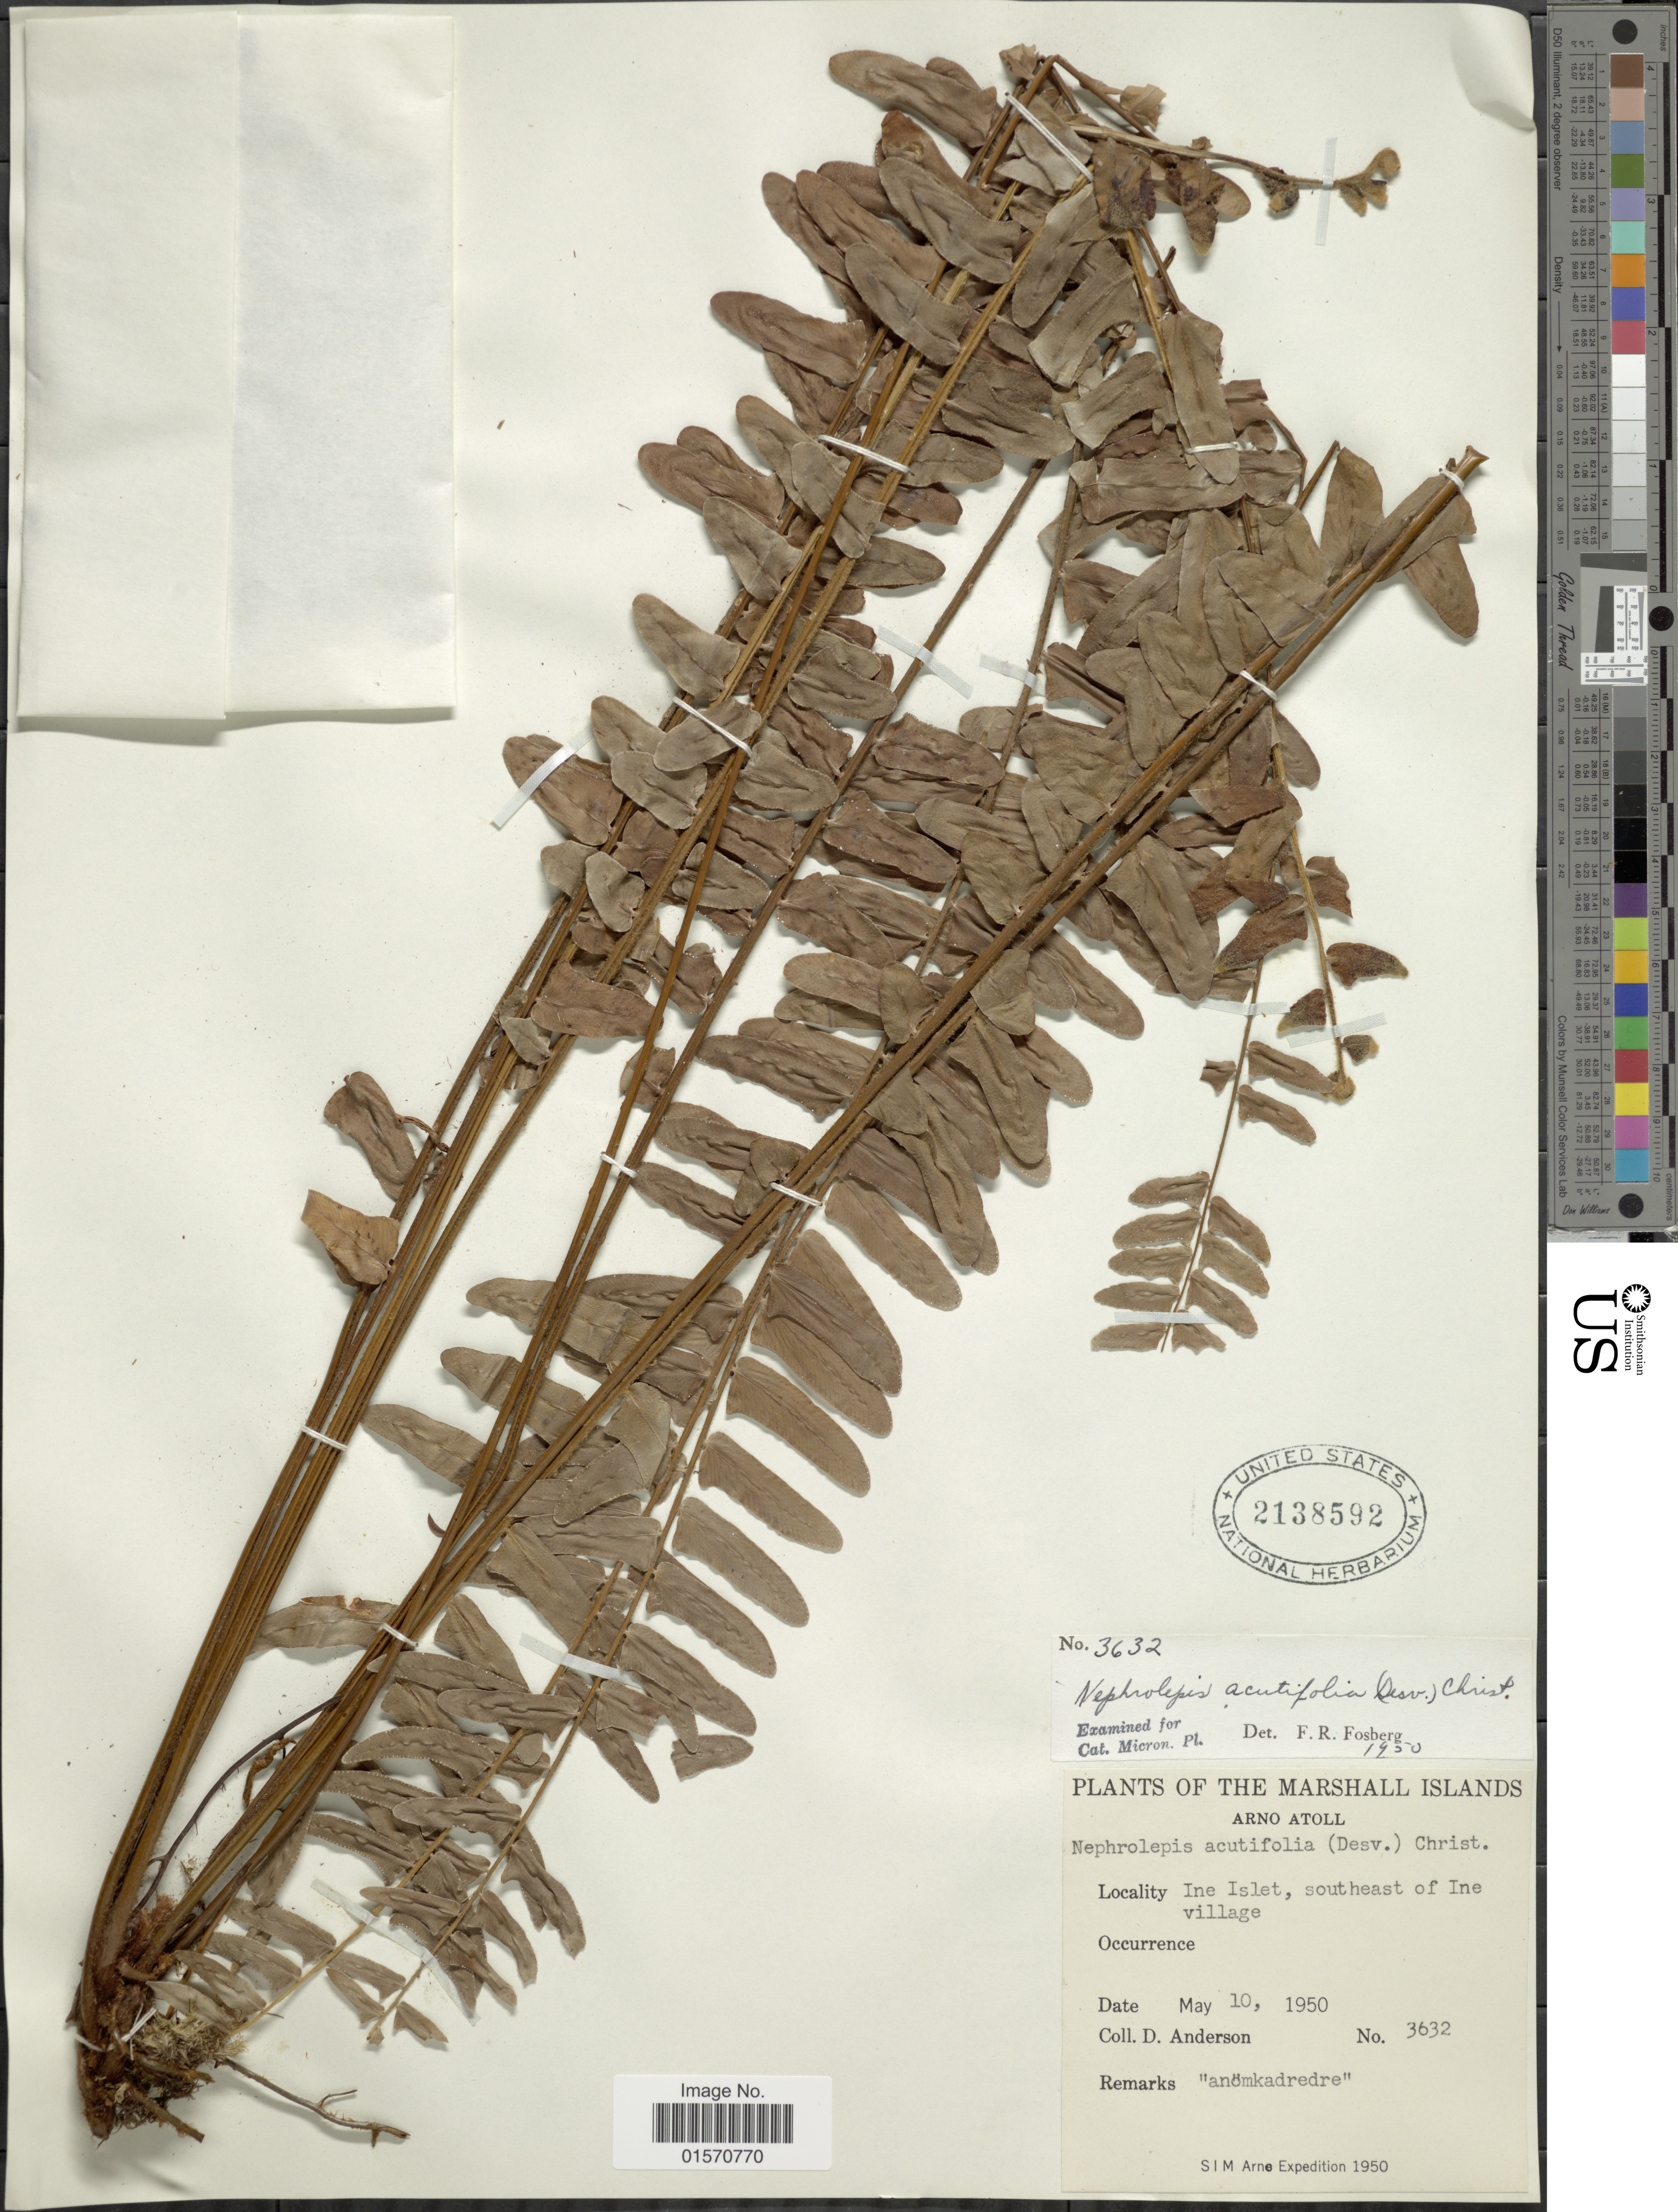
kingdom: Plantae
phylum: Tracheophyta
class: Polypodiopsida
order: Polypodiales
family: Nephrolepidaceae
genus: Nephrolepis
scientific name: Nephrolepis acutifolia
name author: (Desv.) Chr.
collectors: D. Anderson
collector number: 3632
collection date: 1950-05-10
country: Marshall Islands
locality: Arno Atoll. Ine Islet, Southeast of Ine village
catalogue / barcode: US 2138592